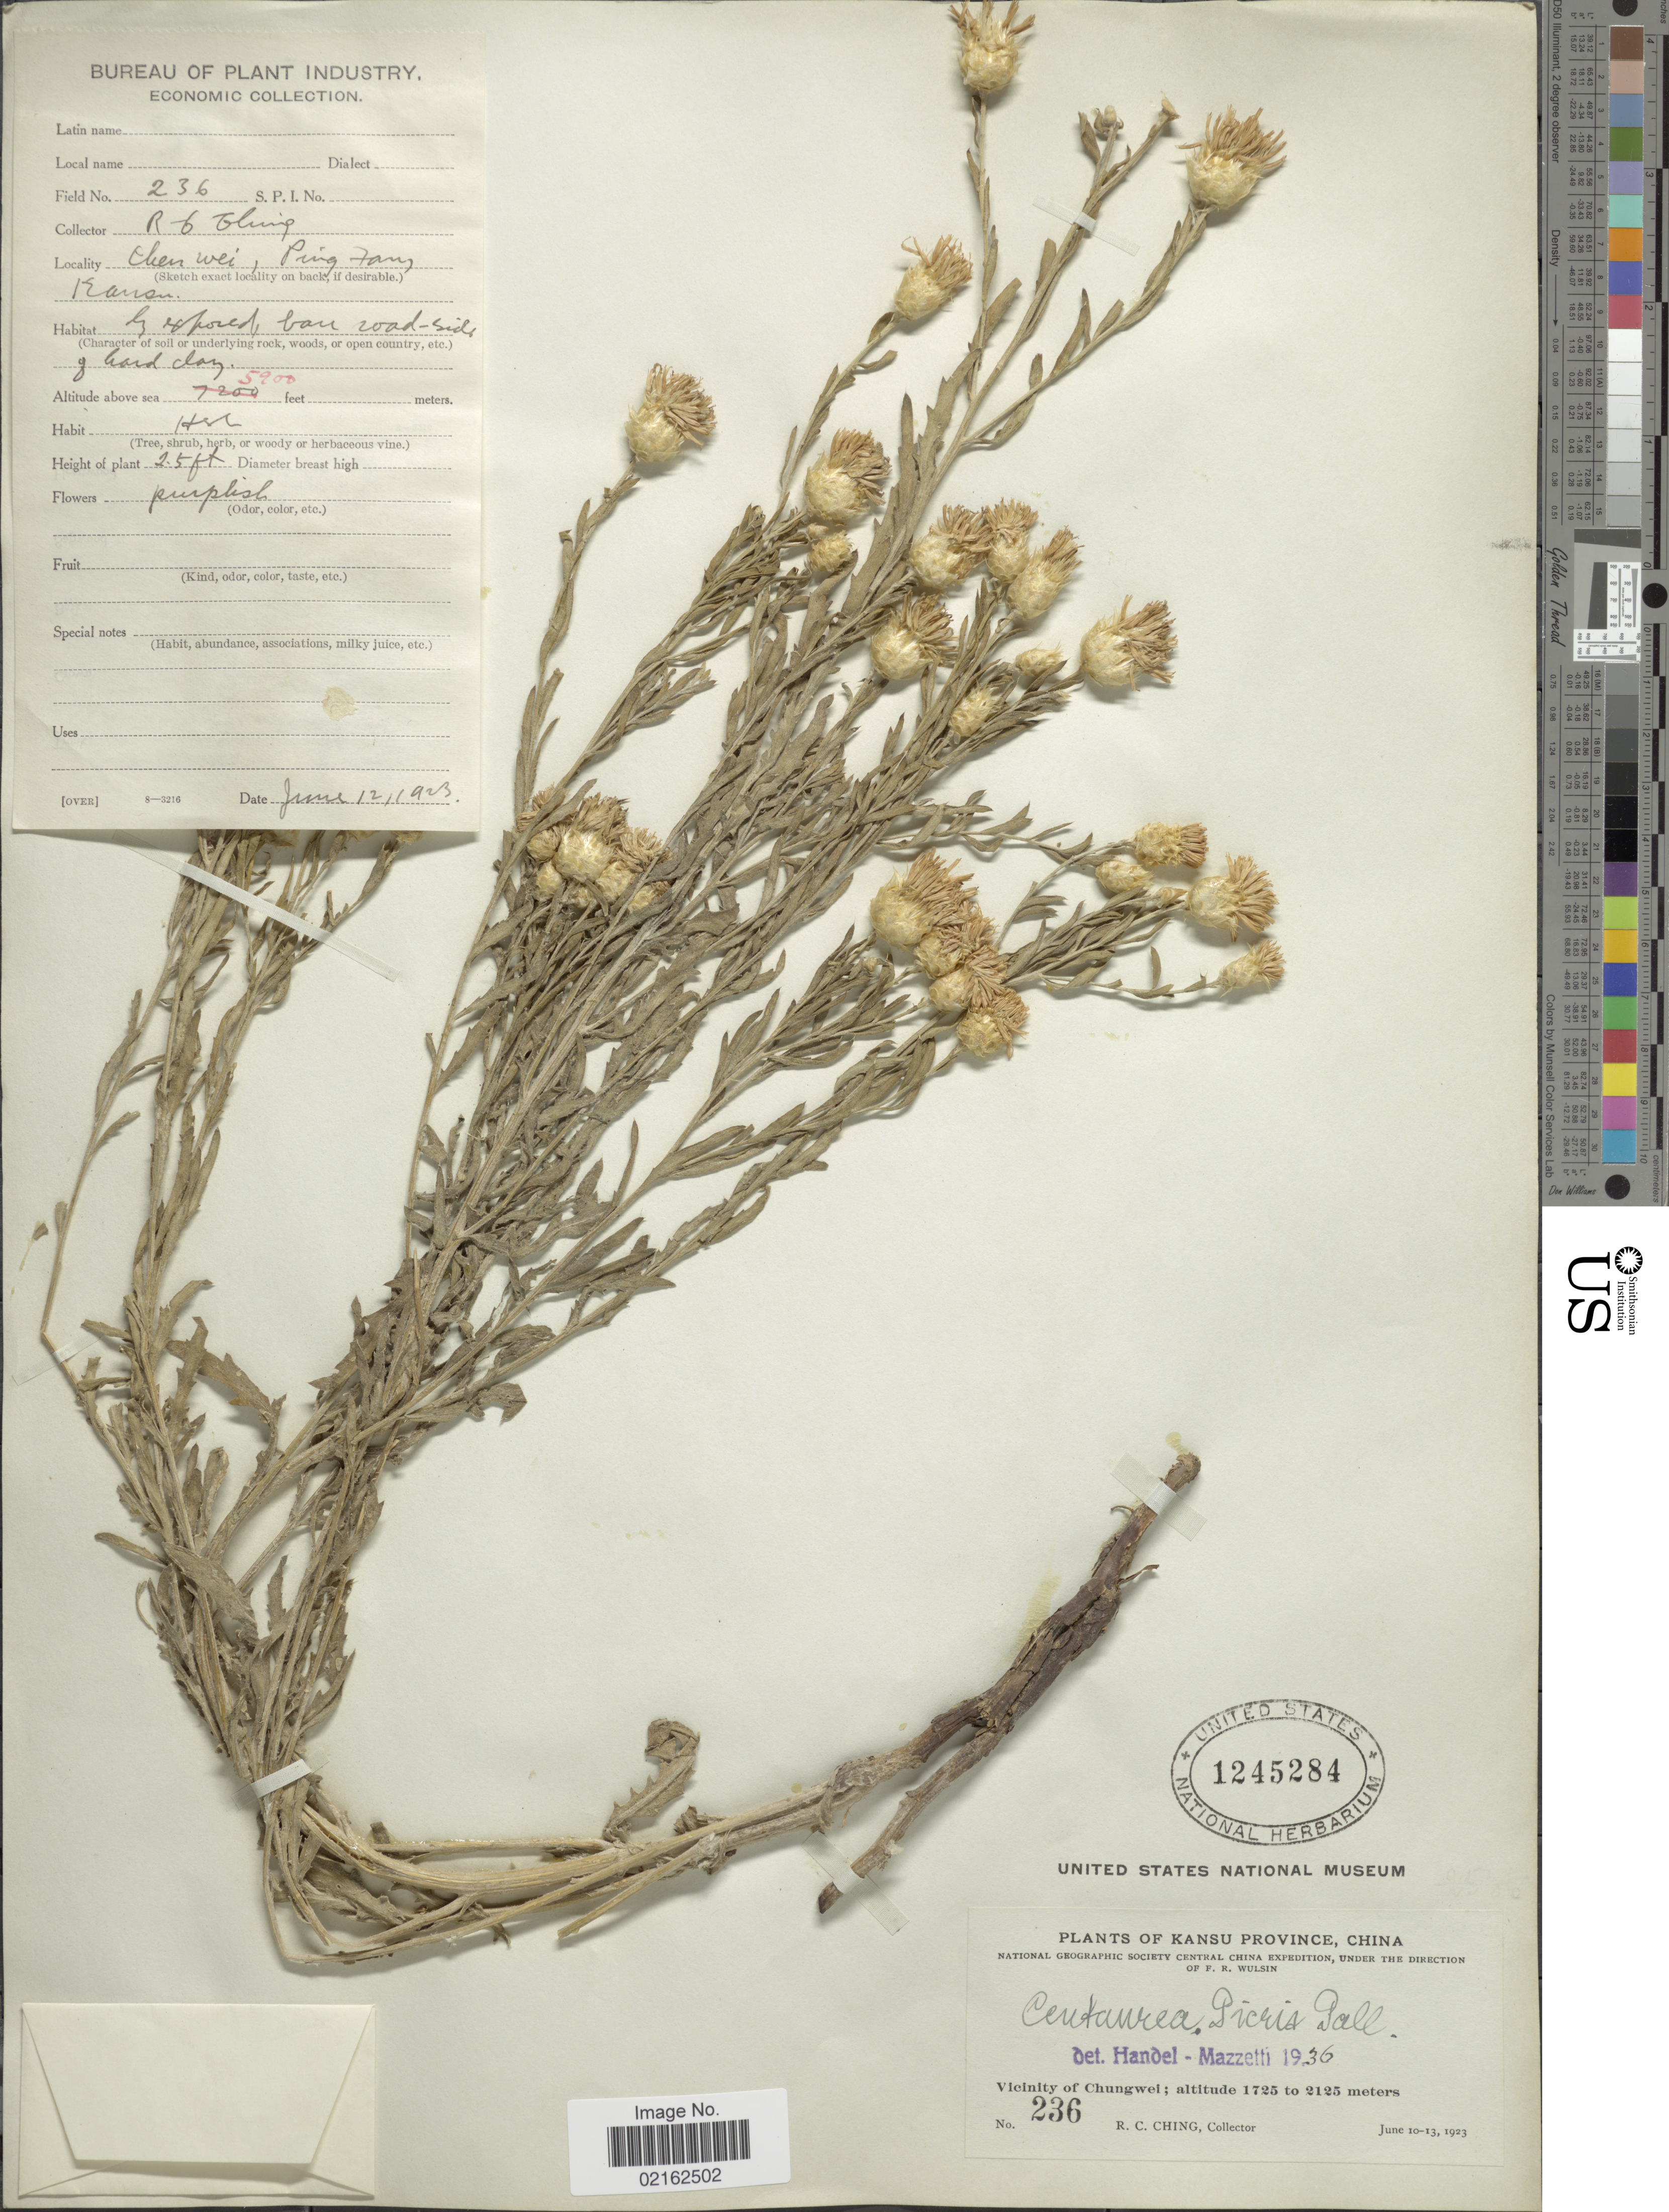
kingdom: Plantae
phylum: Tracheophyta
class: Magnoliopsida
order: Asterales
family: Asteraceae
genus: Acroptilon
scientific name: Acroptilon repens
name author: (L.) DC.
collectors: R. C. Ching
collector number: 236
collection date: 1923-06-12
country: China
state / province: Gansu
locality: Vicinity of Chungwei, Chen Wei, Ping Fan, Kansu Province.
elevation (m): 1725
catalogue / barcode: US 1245284